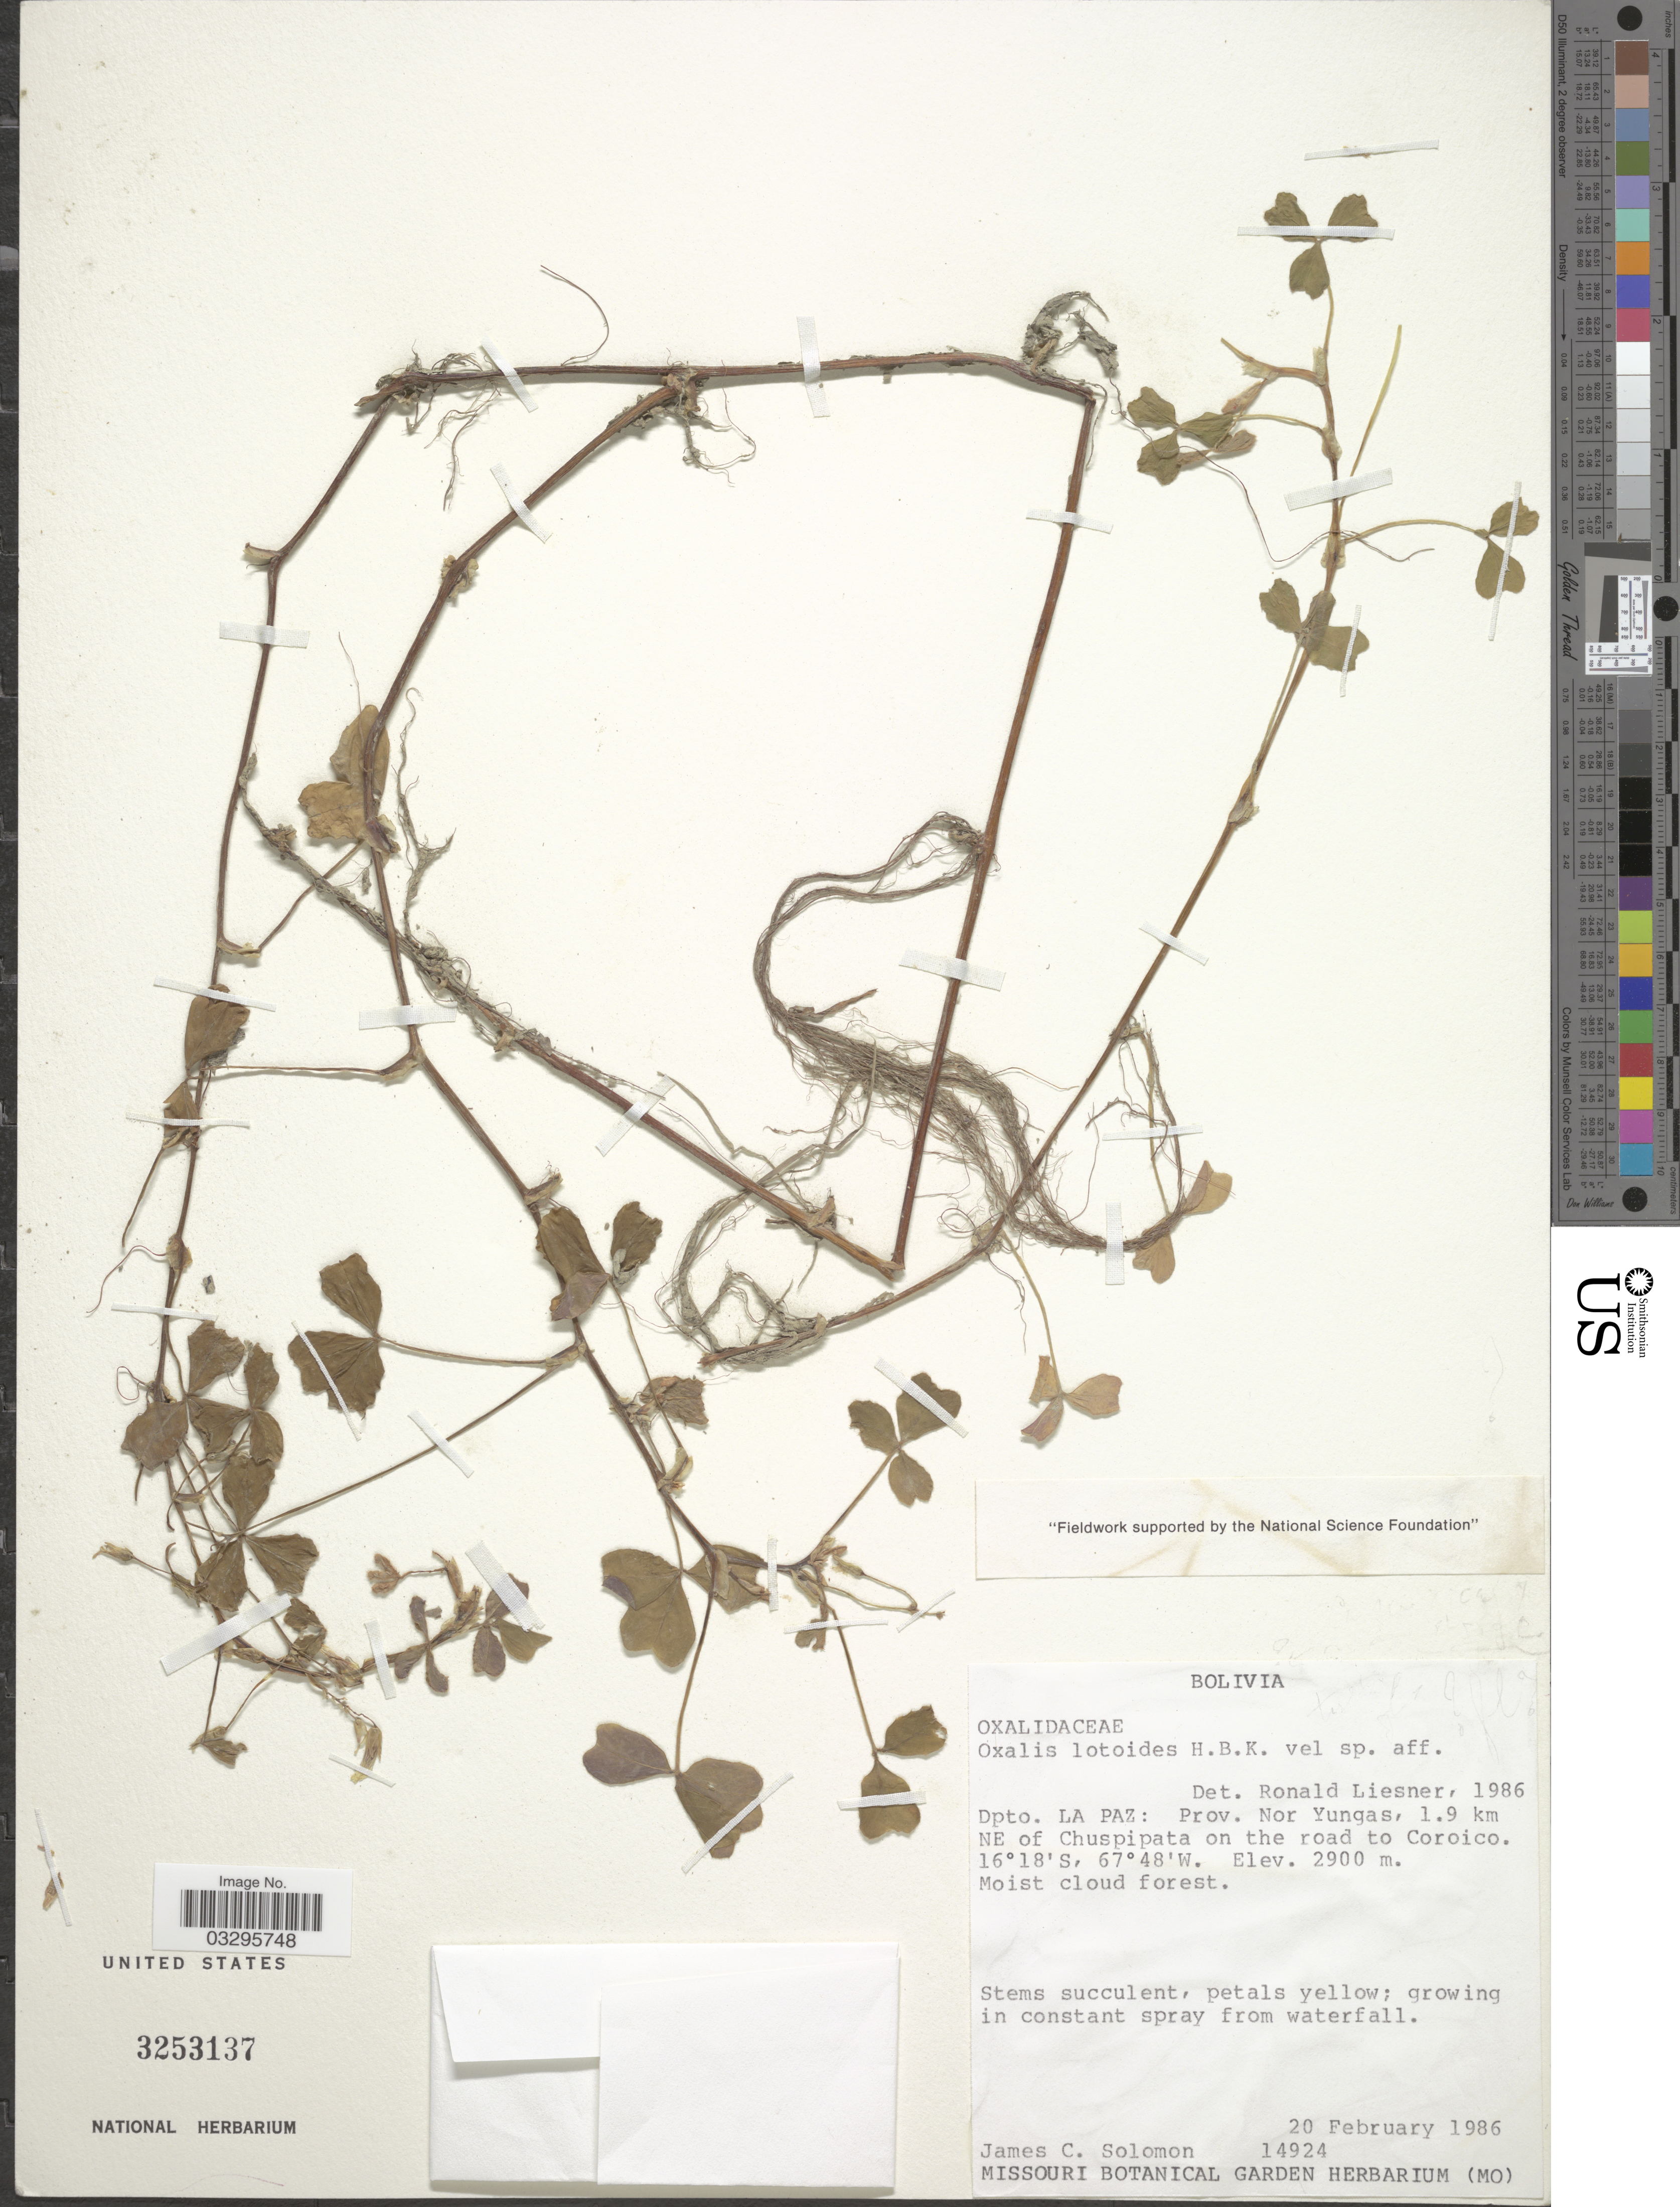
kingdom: Plantae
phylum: Tracheophyta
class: Magnoliopsida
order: Oxalidales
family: Oxalidaceae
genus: Oxalis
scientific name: Oxalis lotoides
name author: Kunth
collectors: J. C. Solomon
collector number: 14924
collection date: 1986-02-20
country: Bolivia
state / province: La Paz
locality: Dpto. La Paz: Prov. Nor Yungas, 1.9 km NE of Chuspipata on road to Coroico.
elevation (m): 2900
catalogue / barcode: US 3253137